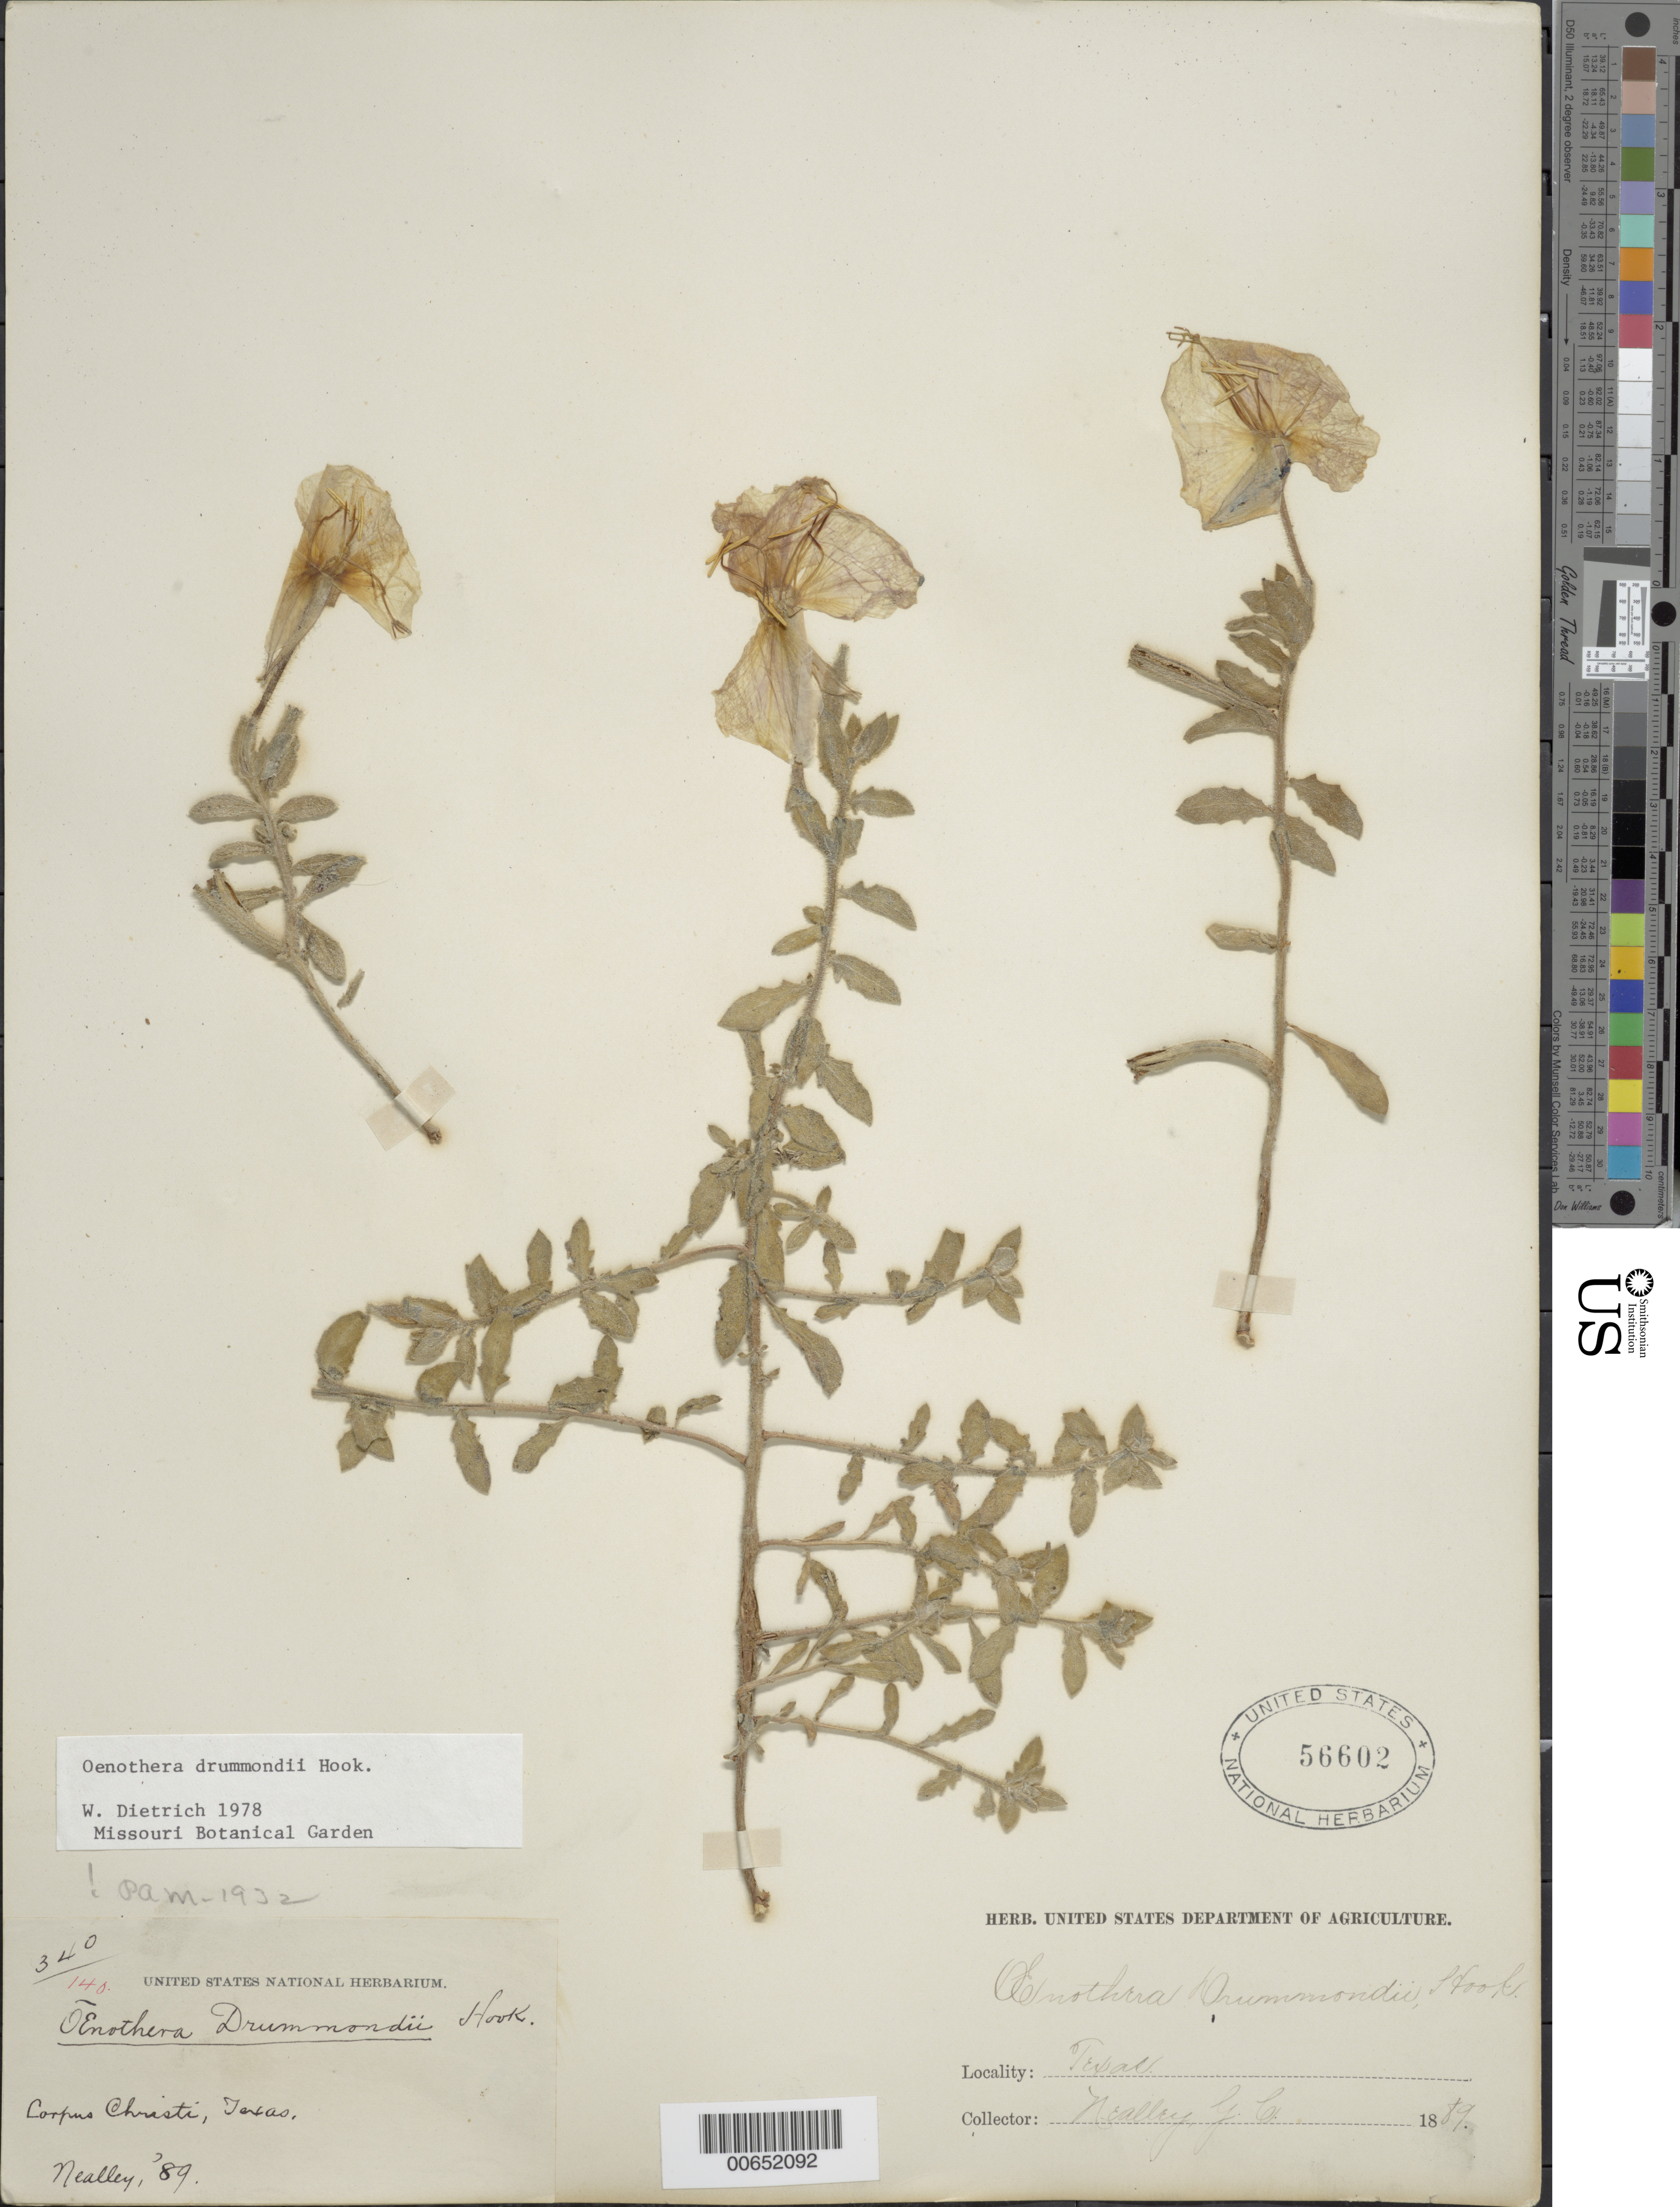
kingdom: Plantae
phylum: Tracheophyta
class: Magnoliopsida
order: Myrtales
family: Onagraceae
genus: Oenothera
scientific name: Oenothera drummondii subsp. drummondii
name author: Hook.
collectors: G. C. Nealley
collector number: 340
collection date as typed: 1889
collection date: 1889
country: United States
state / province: Texas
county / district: Nueces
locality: Corpus Christi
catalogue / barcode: US 56602